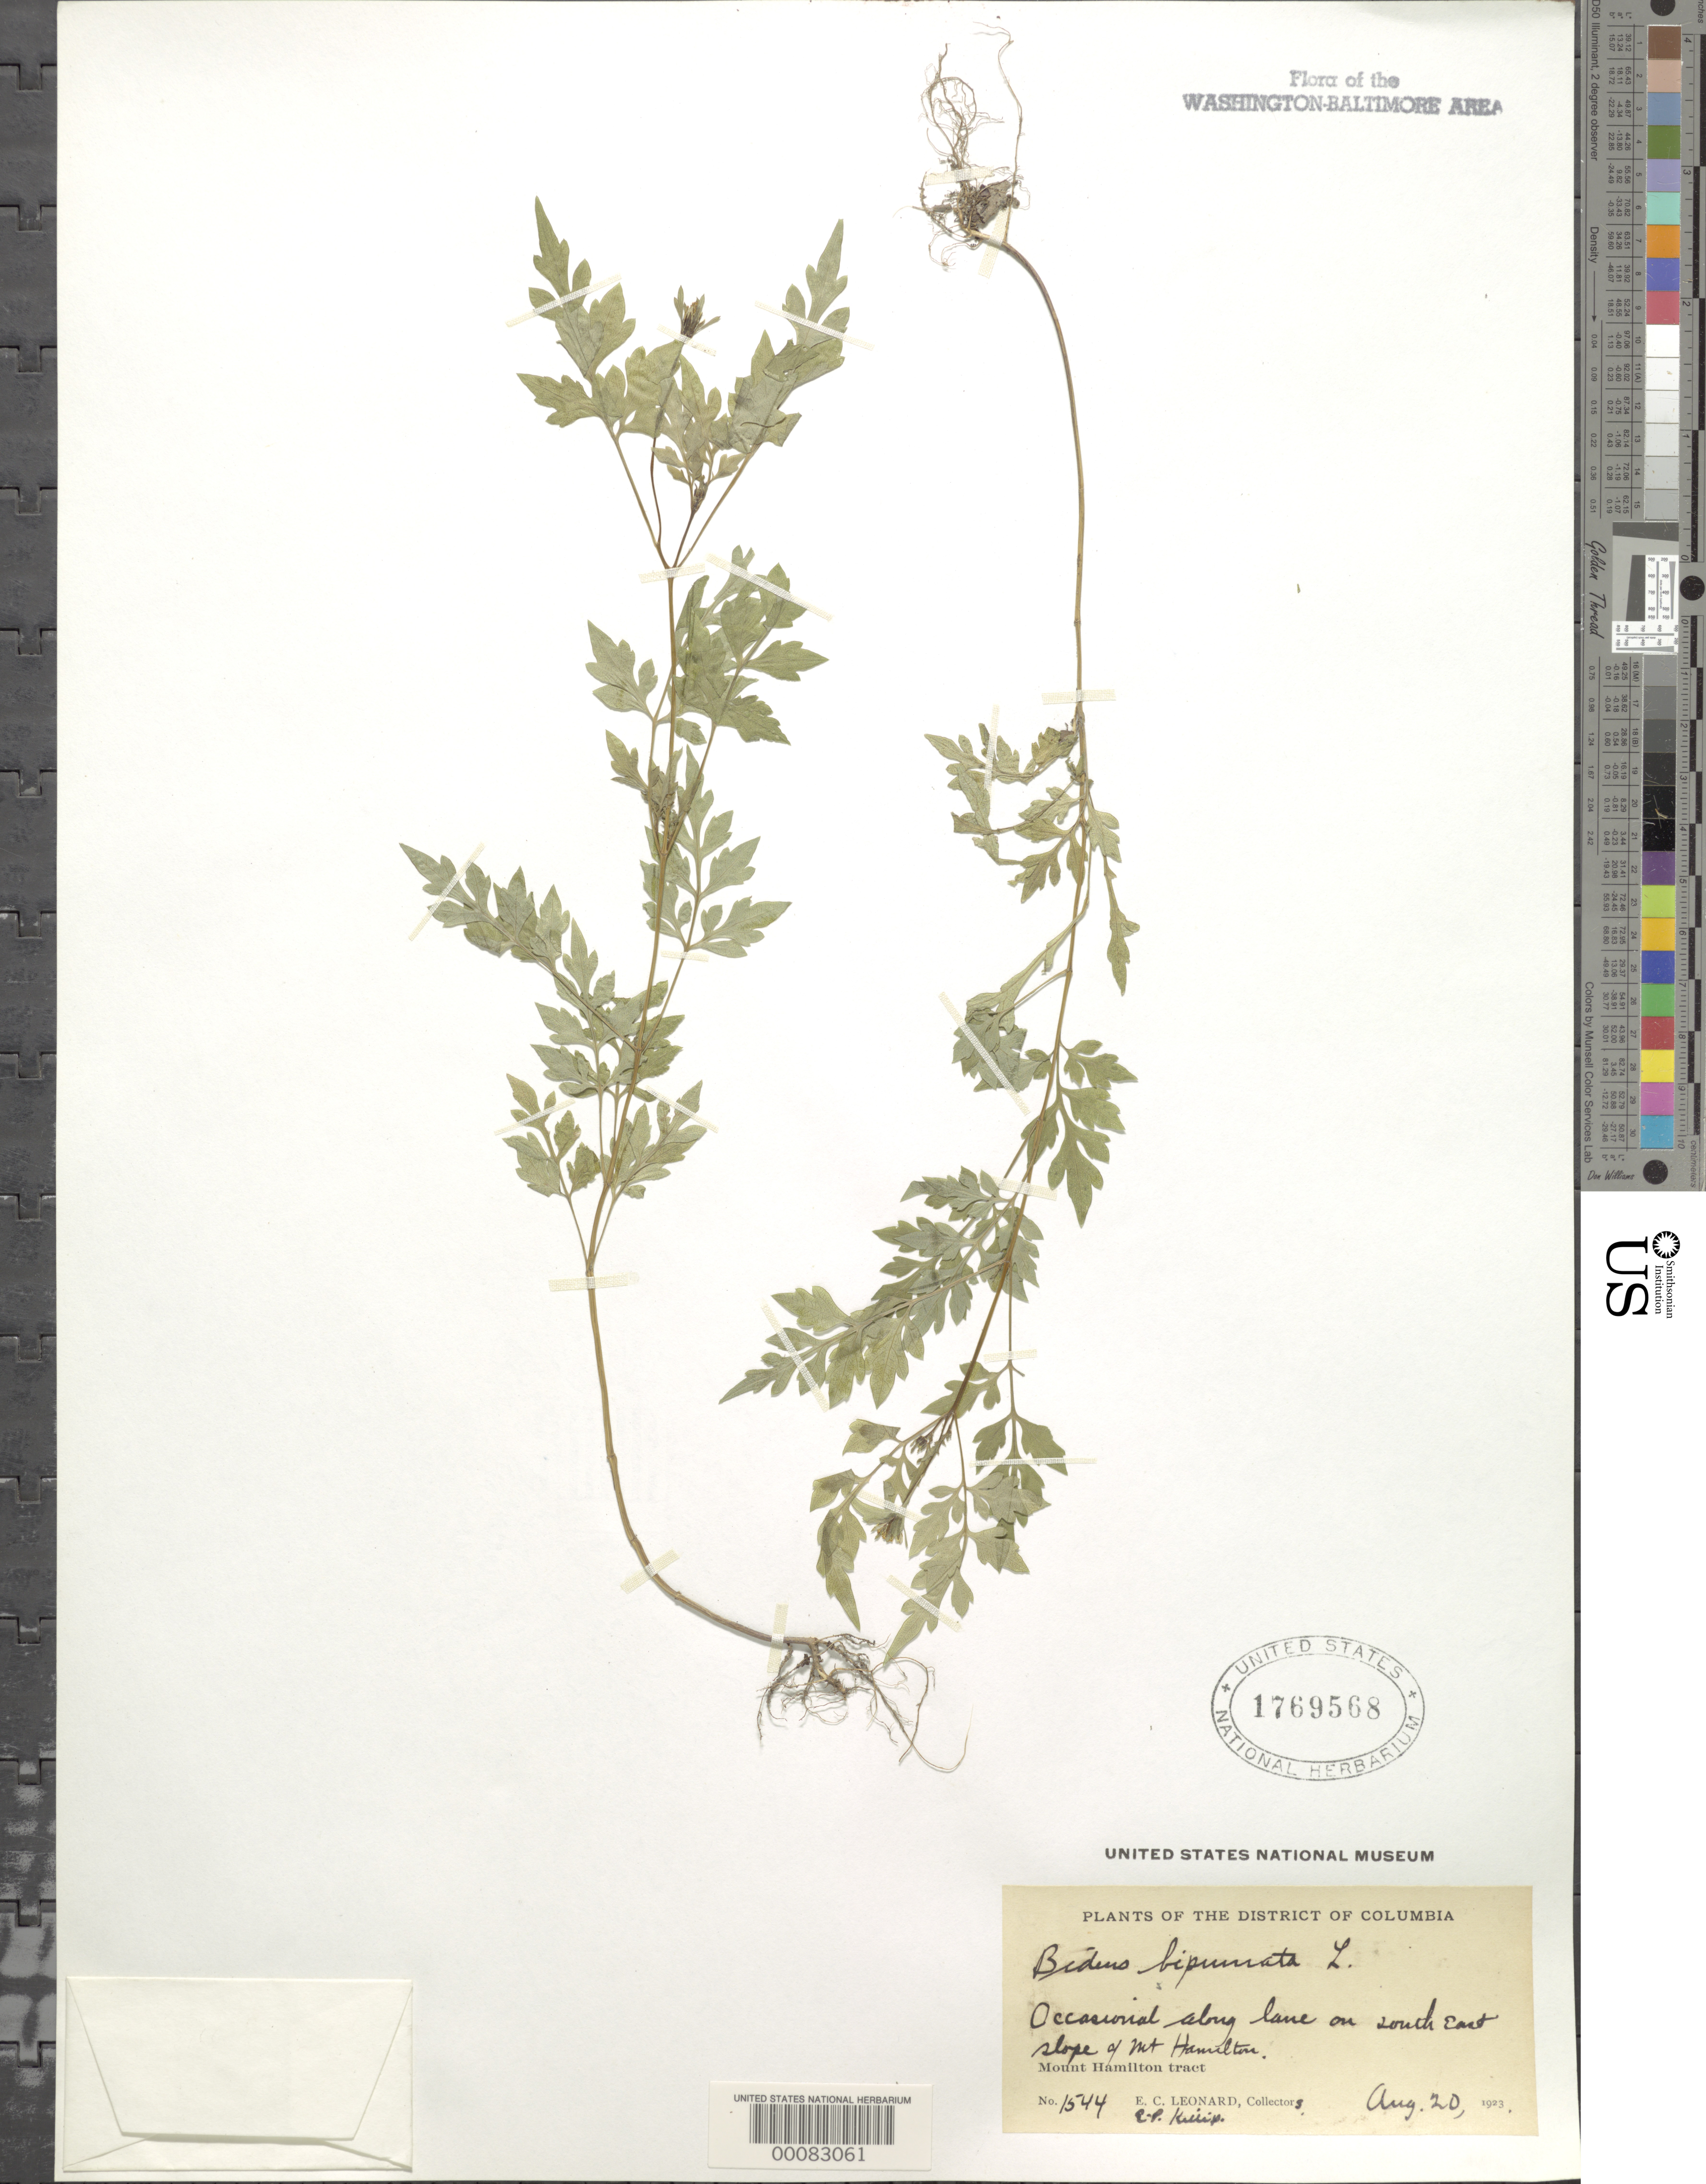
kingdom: Plantae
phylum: Tracheophyta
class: Magnoliopsida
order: Asterales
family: Asteraceae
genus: Bidens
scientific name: Bidens bipinnata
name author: L.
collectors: E. C. Leonard & E. P. Killip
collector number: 1544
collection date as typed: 20 Aug 1923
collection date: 1923-08-20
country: United States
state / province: District of Columbia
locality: SE slope of Mount Hamilton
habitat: Lane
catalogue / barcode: US 1769568